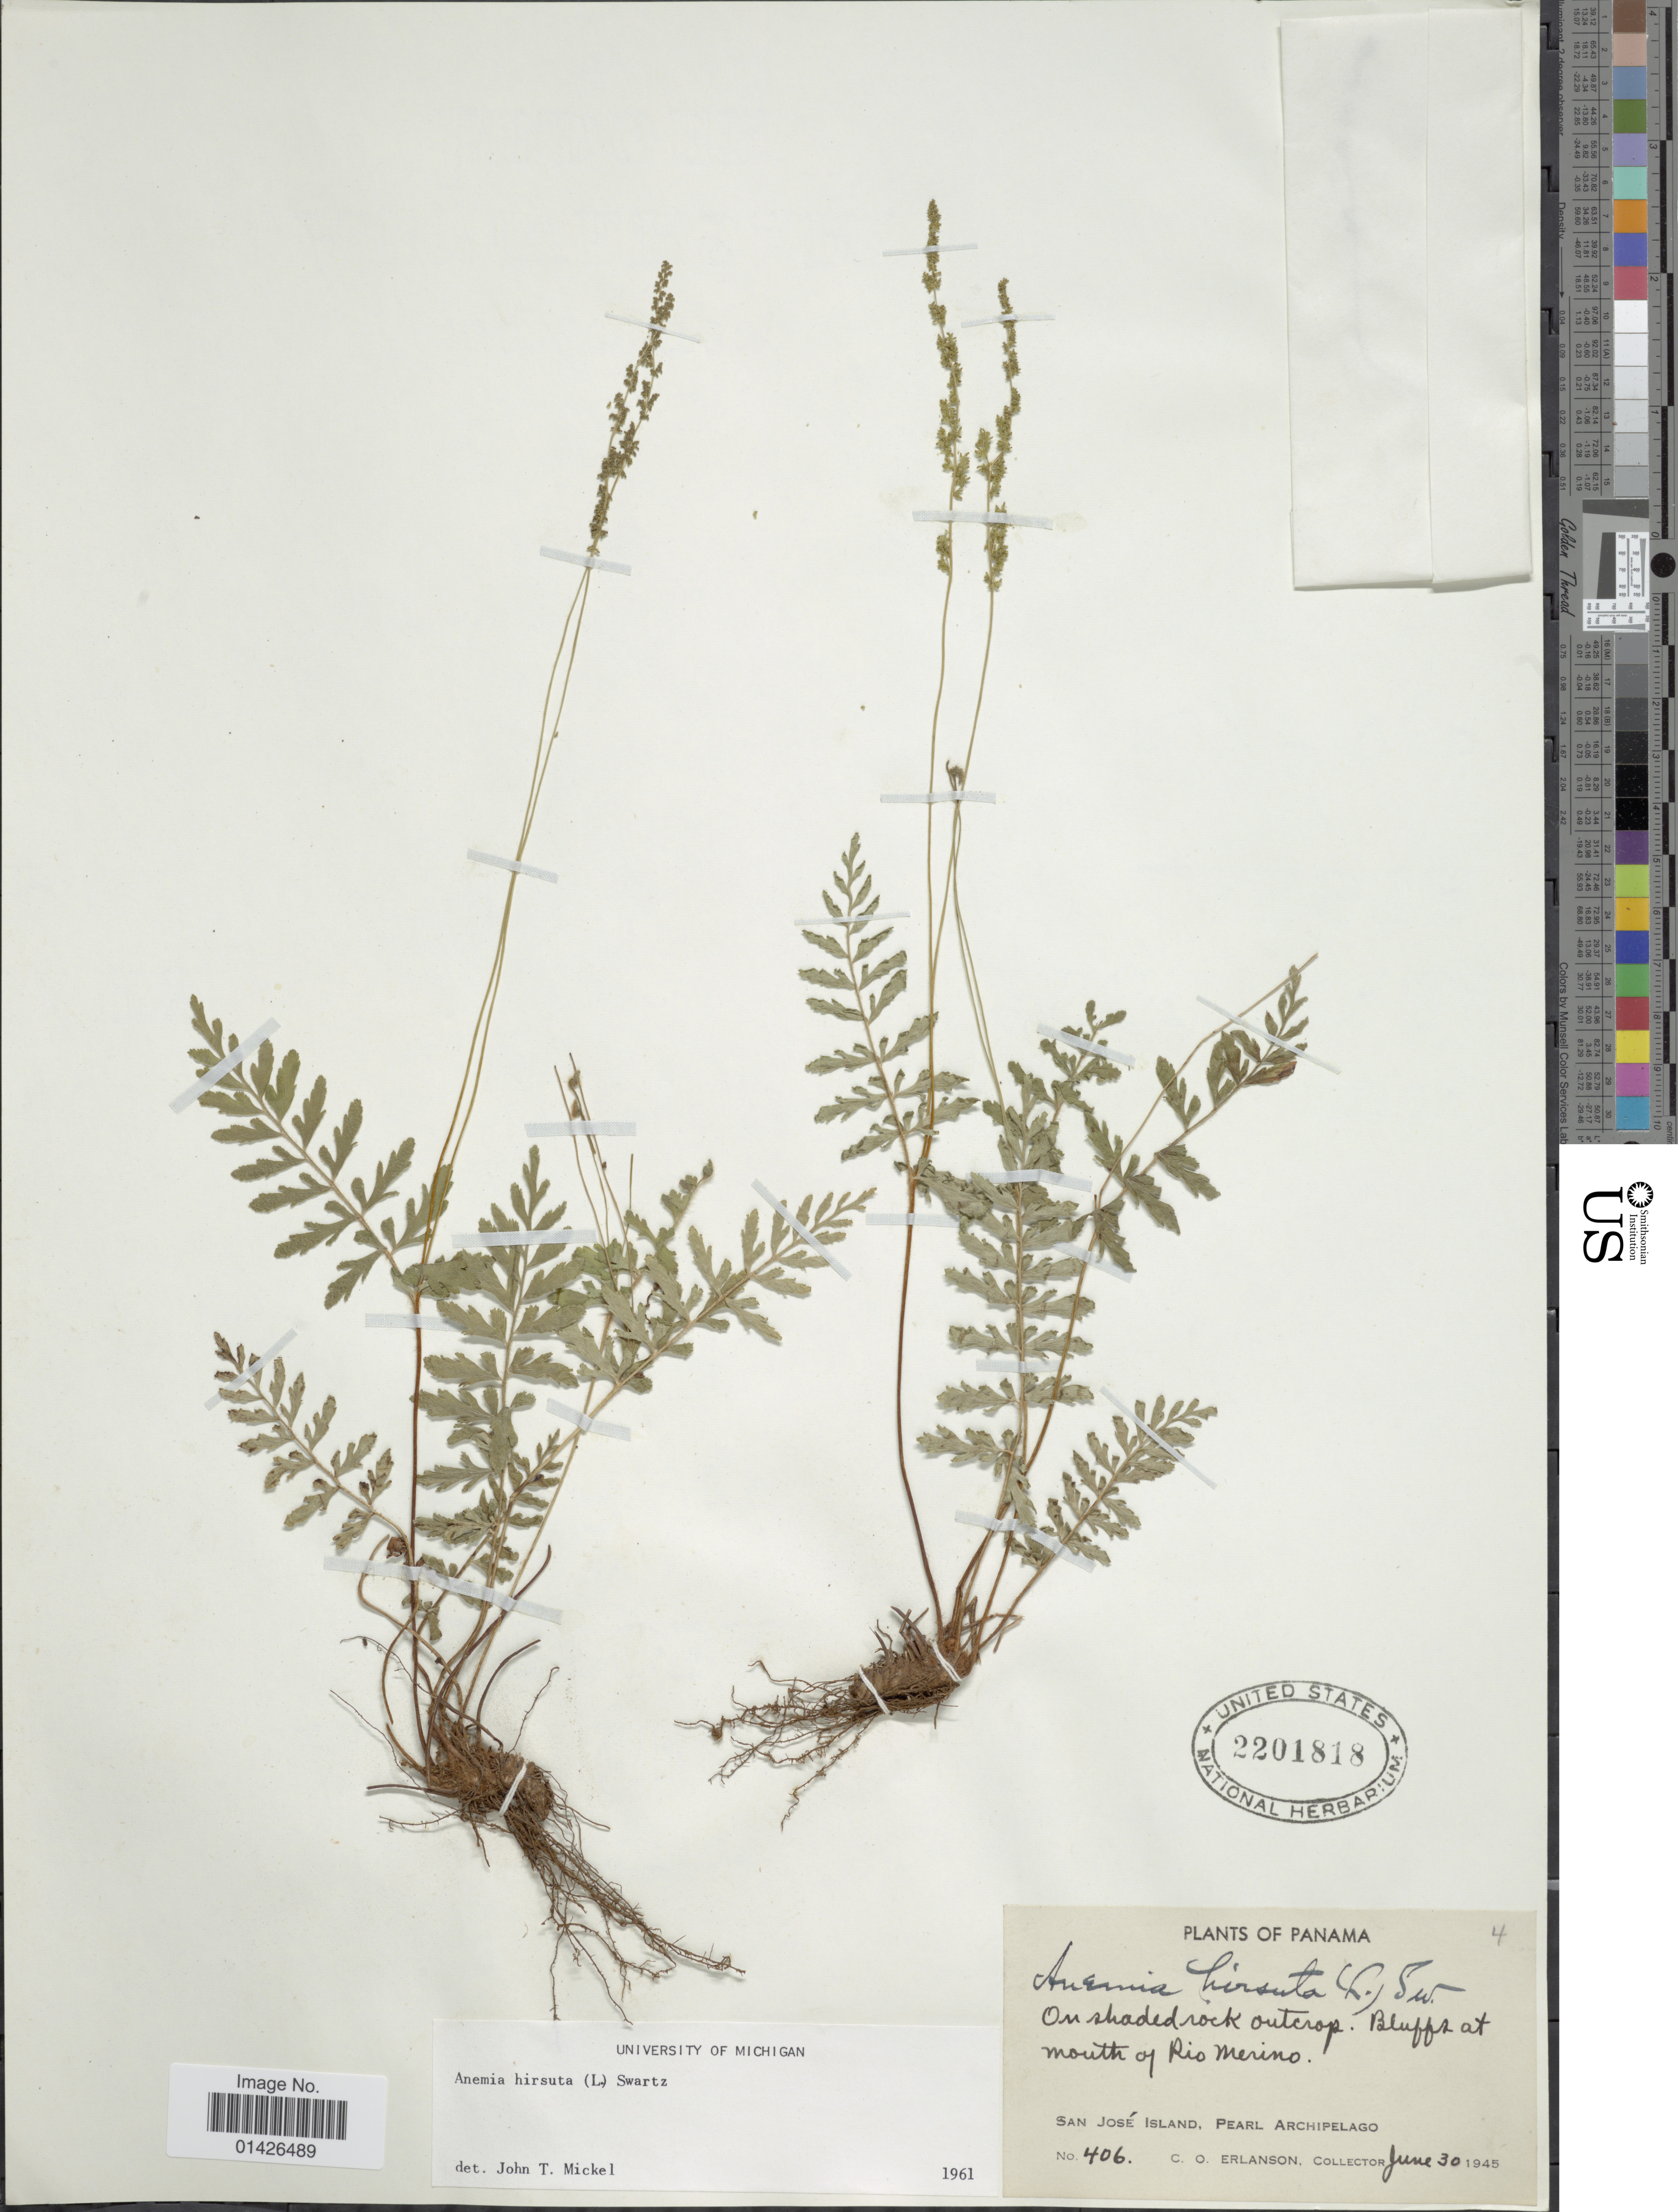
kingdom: Plantae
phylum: Tracheophyta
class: Polypodiopsida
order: Schizaeales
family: Anemiaceae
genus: Anemia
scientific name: Anemia hirsuta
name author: (L.) Sw.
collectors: C. O. Erlanson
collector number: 406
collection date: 1945-06-30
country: Panama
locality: Bluffs at mouth of Rio Merino, San José Island, Pearl Archipelago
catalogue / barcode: US 2201818